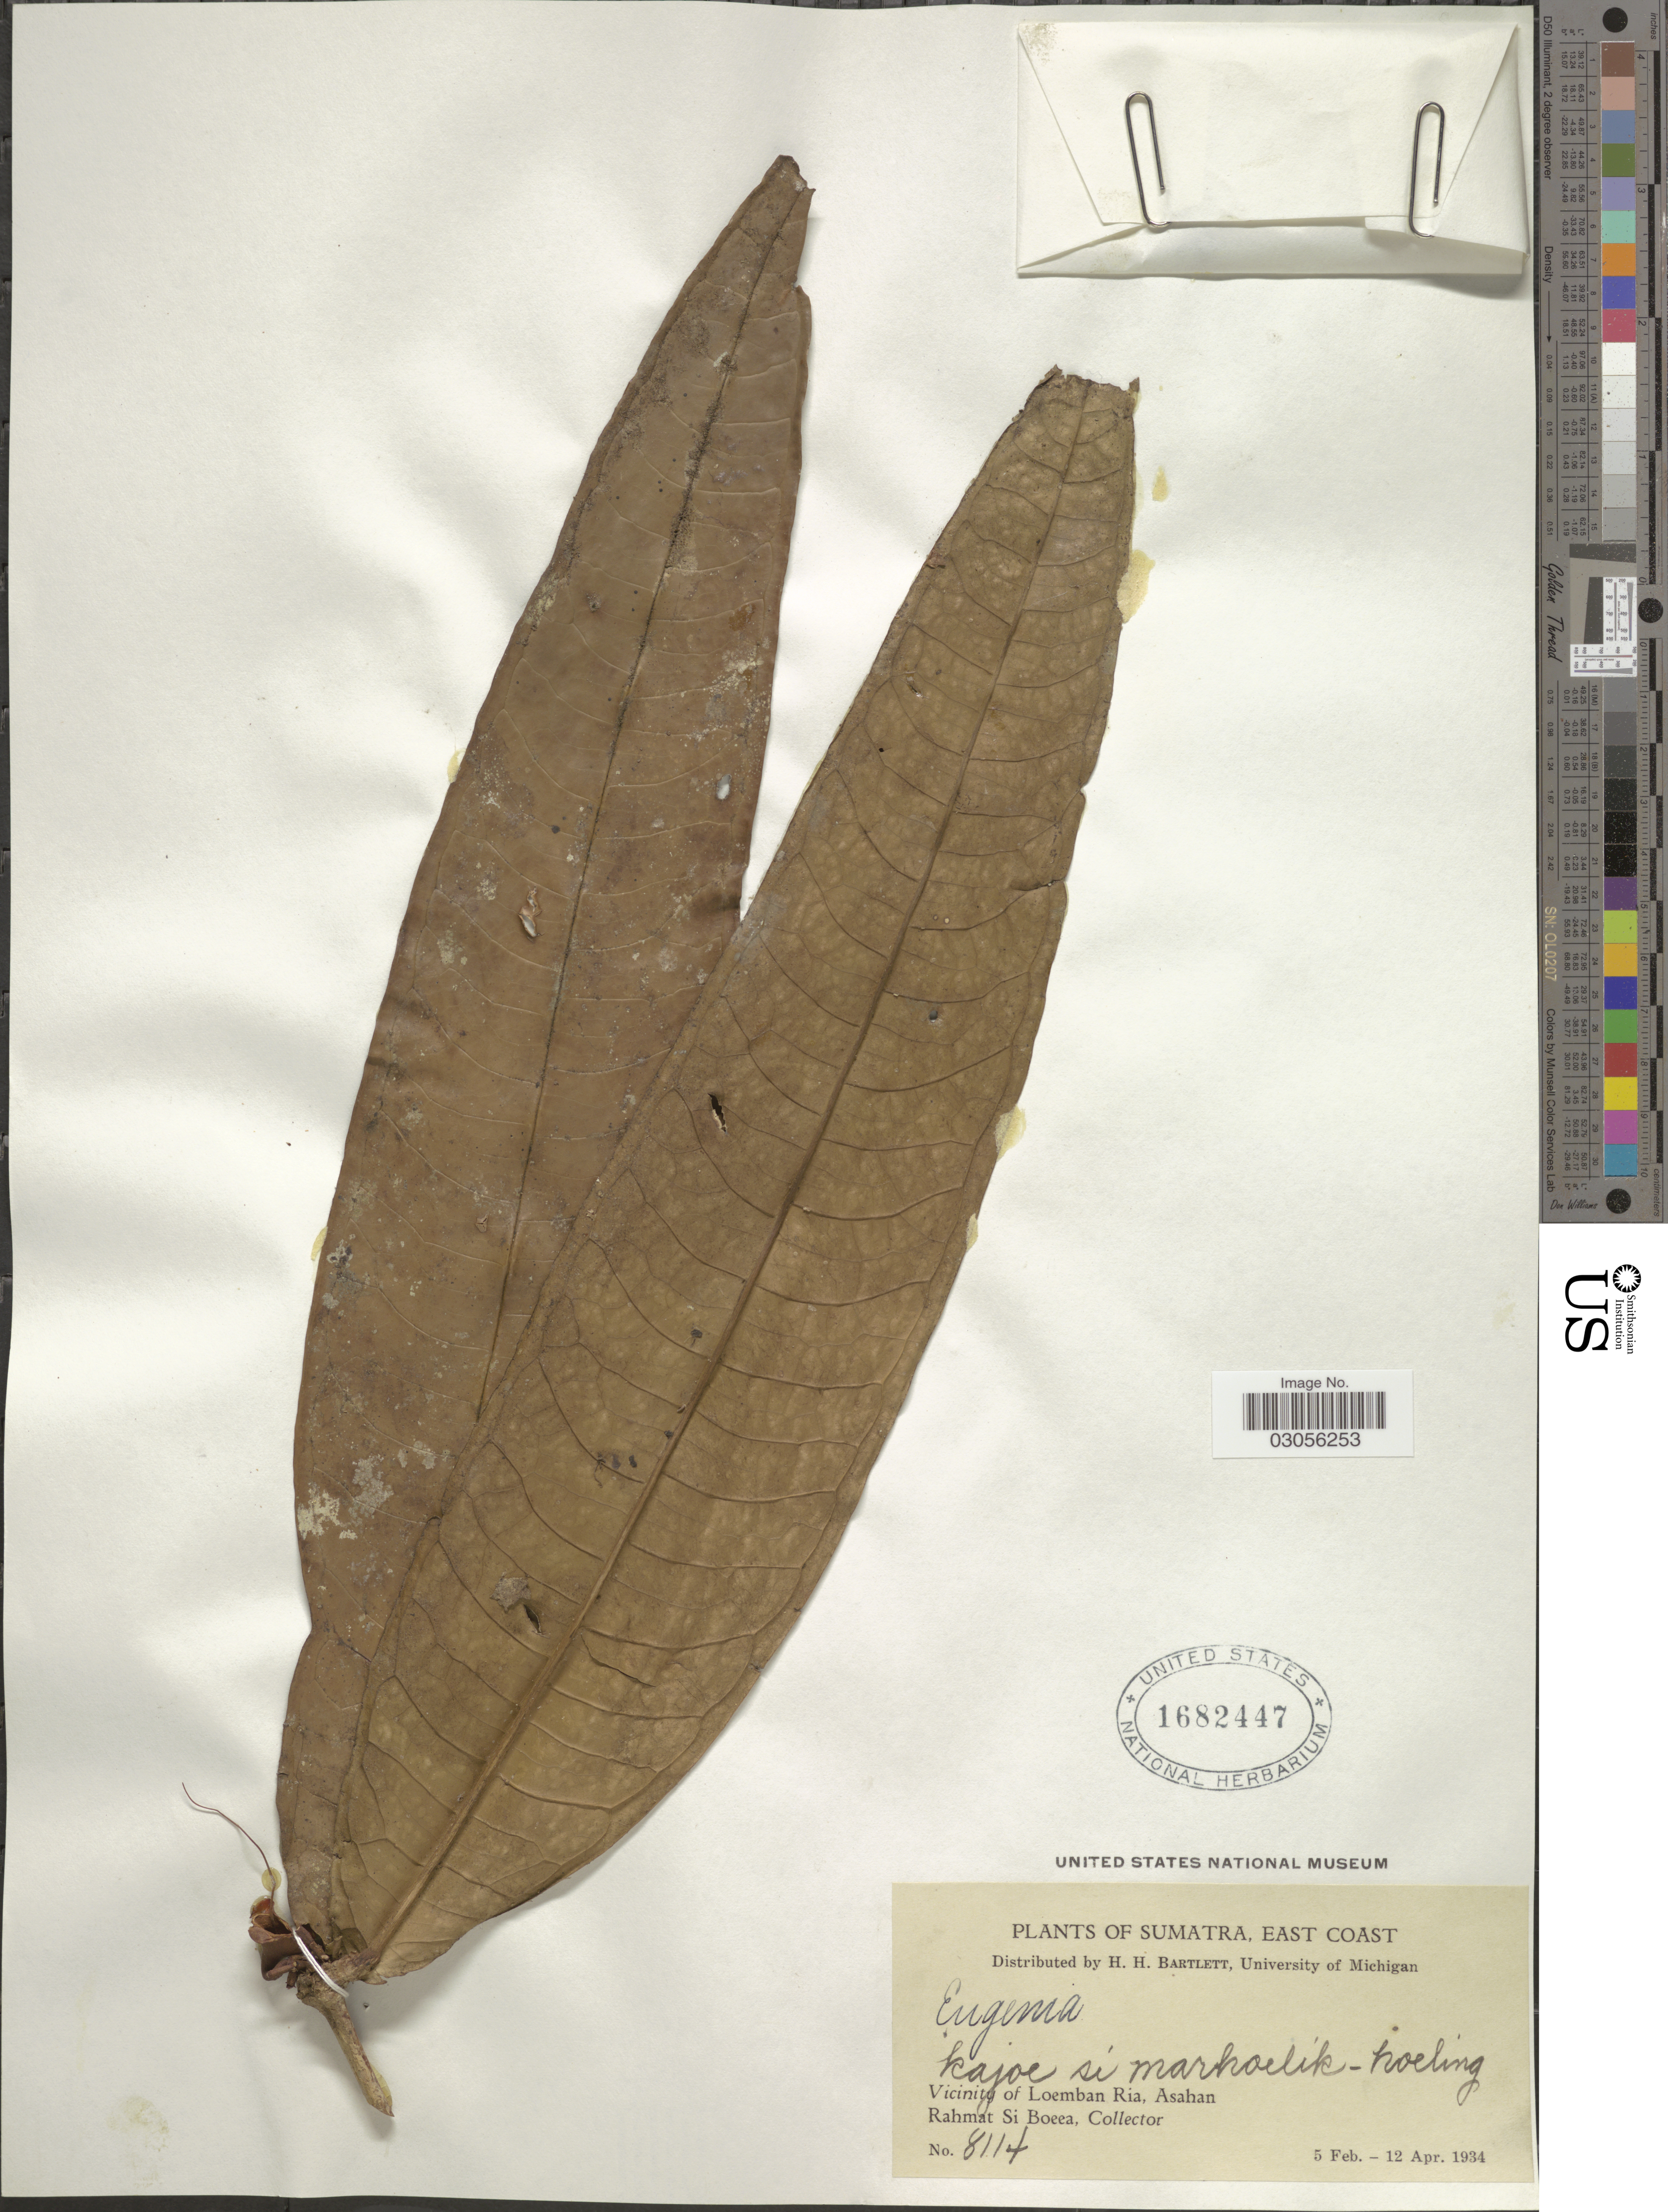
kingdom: Plantae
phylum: Tracheophyta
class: Magnoliopsida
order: Myrtales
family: Myrtaceae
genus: Syzygium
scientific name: Syzygium sp.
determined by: Strong, M. T., (US), Smithsonian Institution - National Museum of Natural History (UNITED STATES)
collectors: Rahmat Si Boeea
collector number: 8114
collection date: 1934-02-05/1934-04-12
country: Indonesia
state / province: Sumatra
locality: Sumatra, East Coast. Vicinity of Loemban Ria, Asahan.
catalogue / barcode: US 1682447